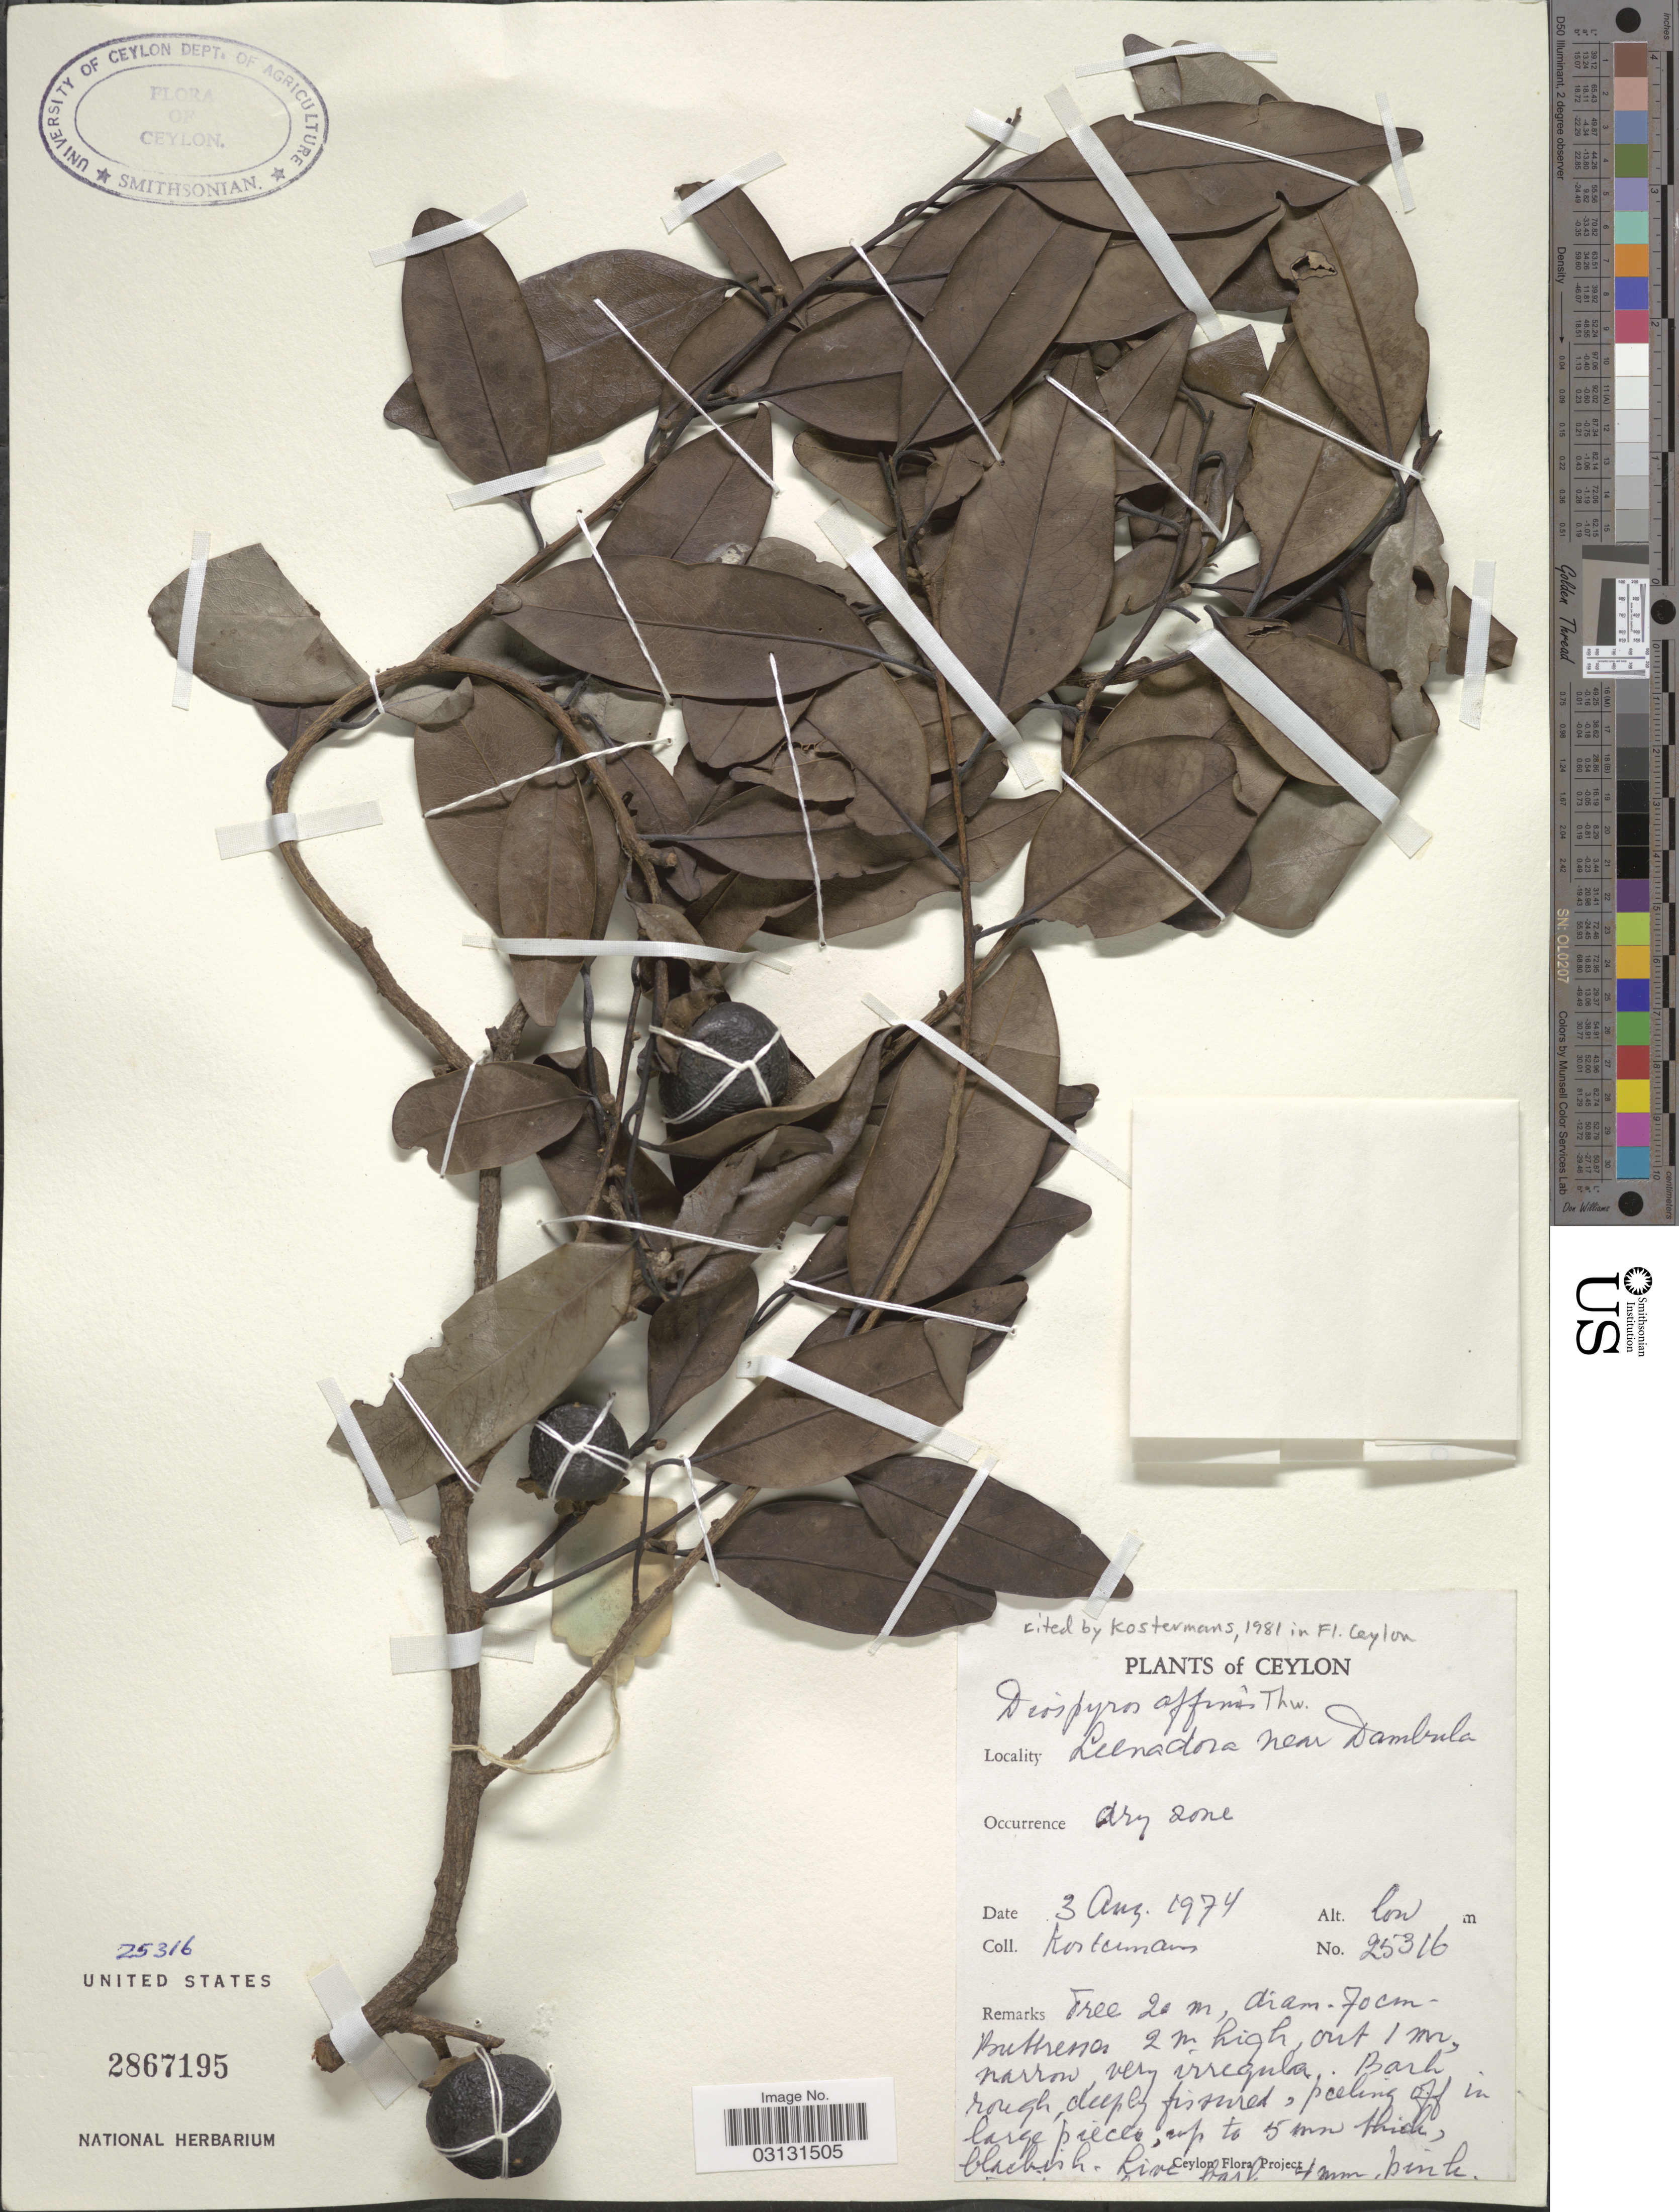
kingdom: Plantae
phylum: Tracheophyta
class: Magnoliopsida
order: Ericales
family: Ebenaceae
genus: Diospyros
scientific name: Diospyros affinis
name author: Thwaites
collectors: Kostermans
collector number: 25316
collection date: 1974-08-03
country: Sri Lanka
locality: Ceylon. Leenadora near Dambula, dry zone.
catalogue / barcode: US 2867195